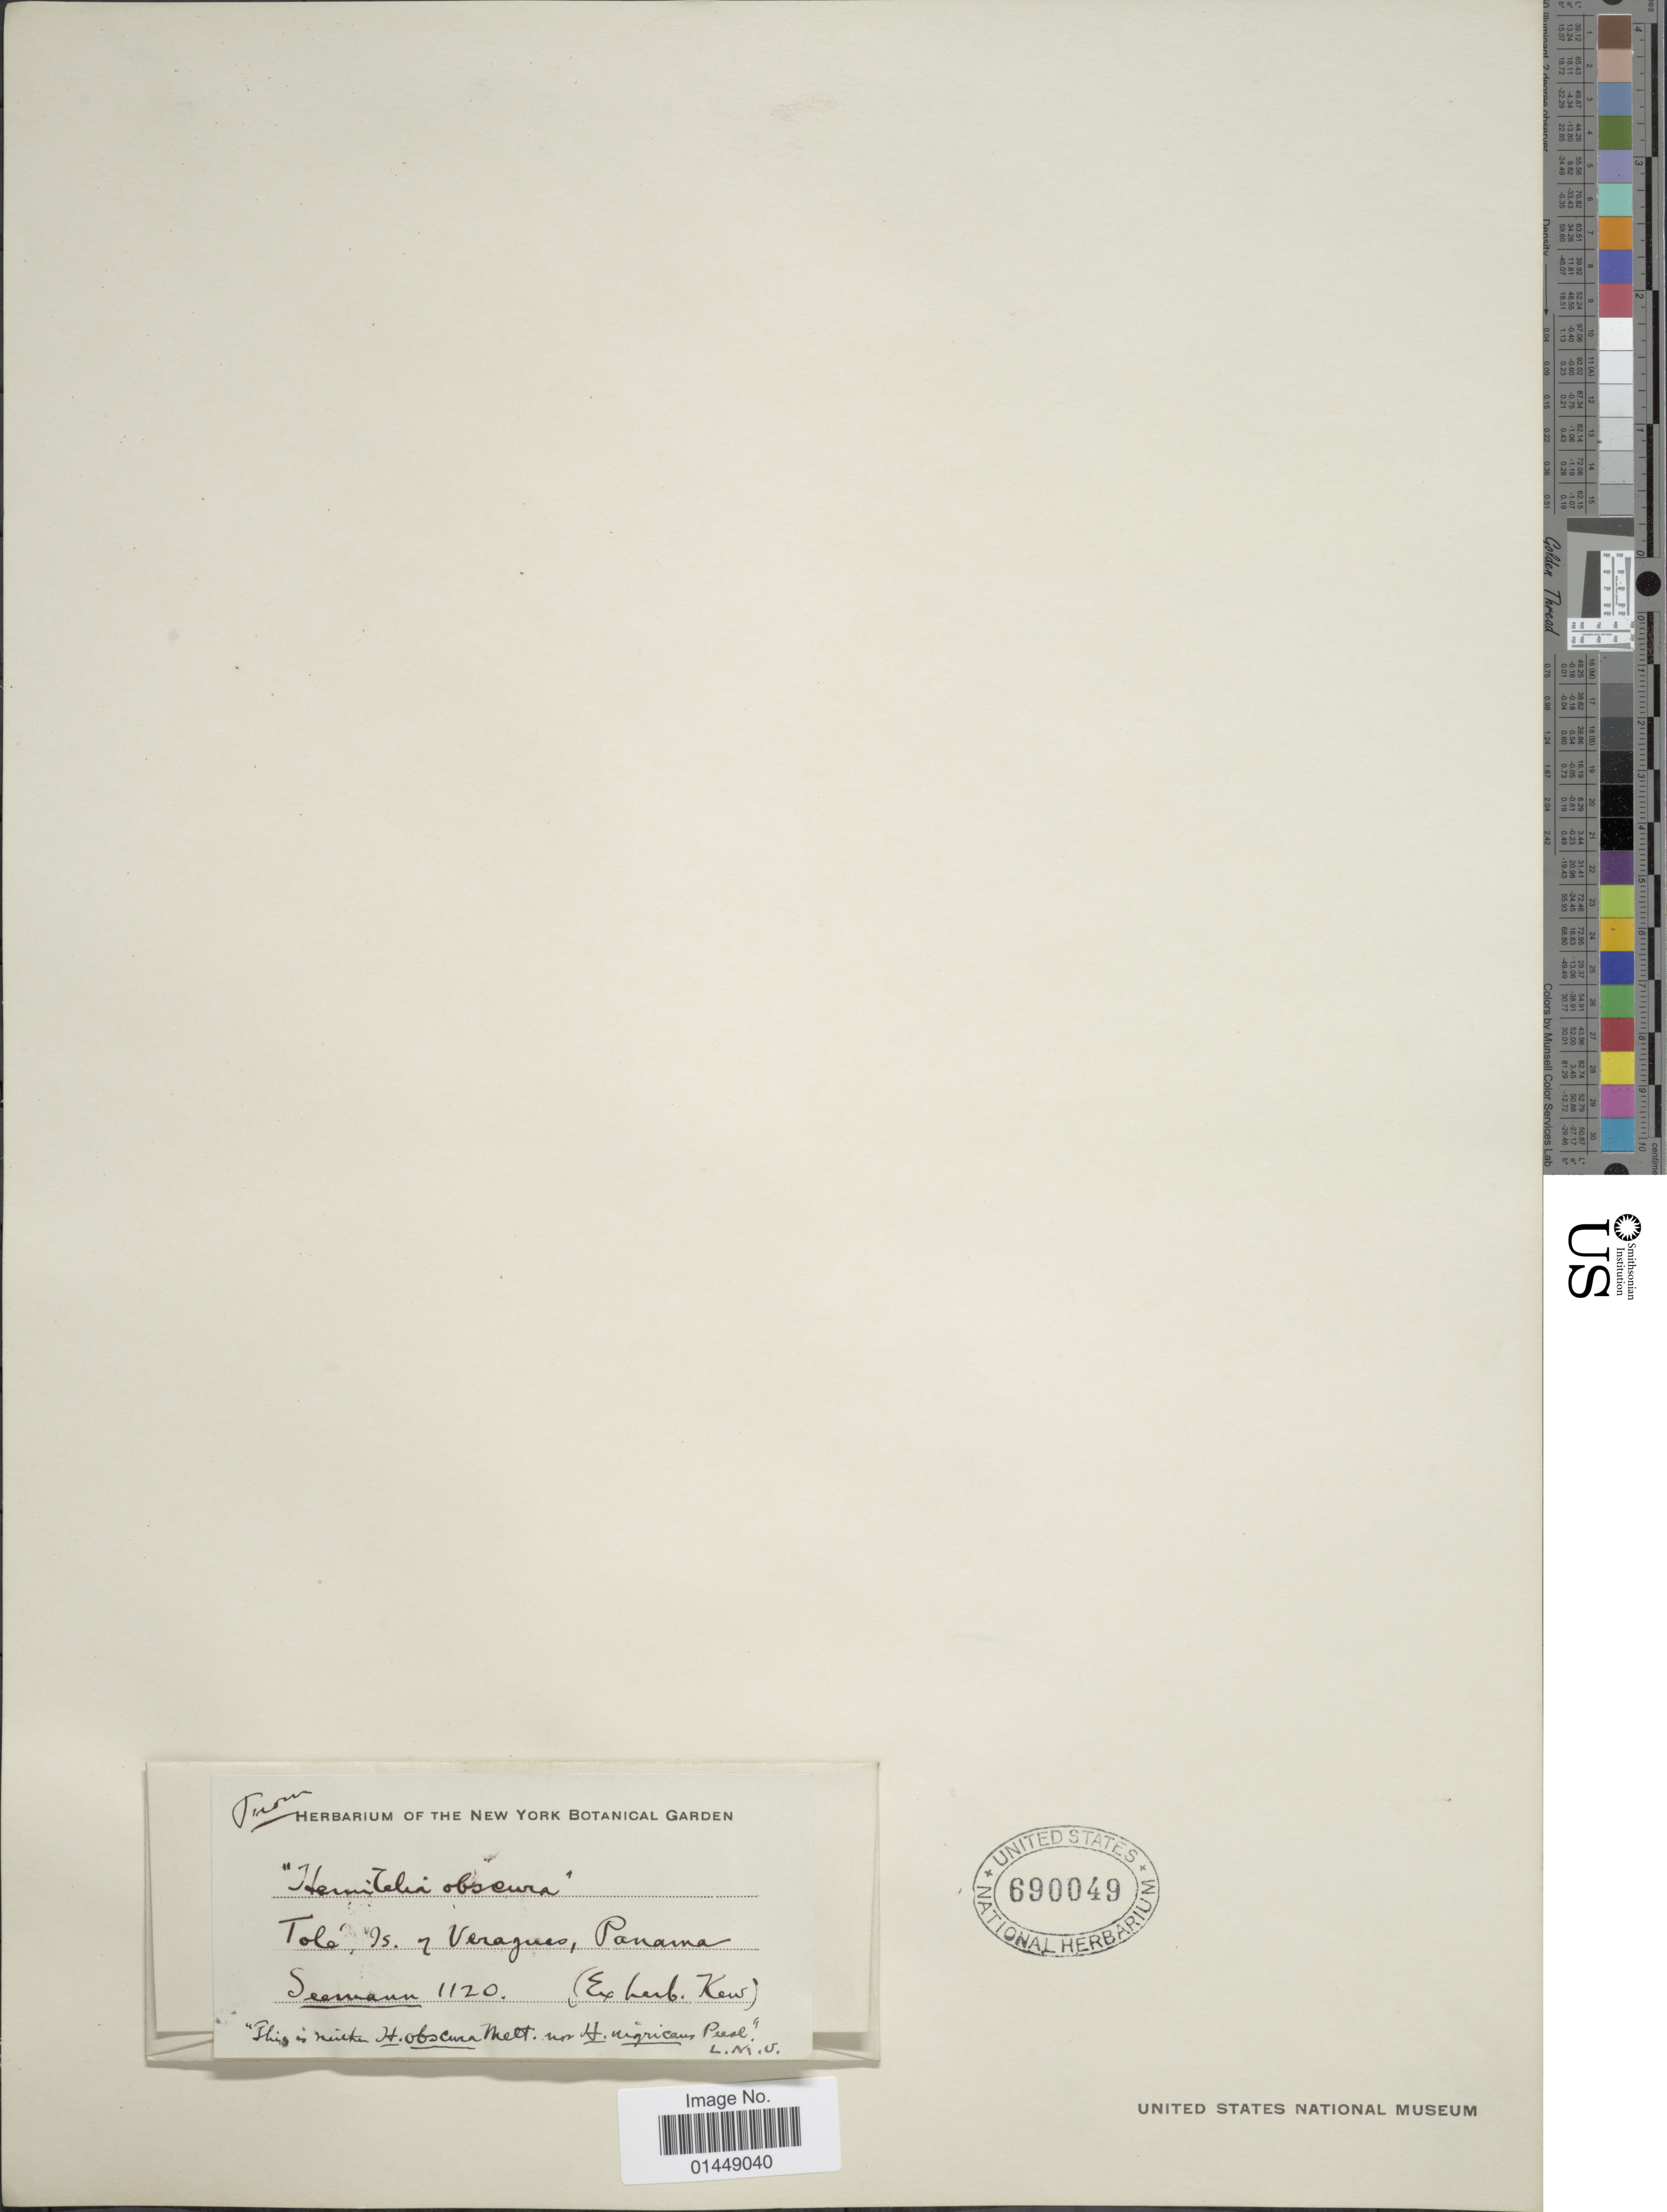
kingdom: Plantae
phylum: Tracheophyta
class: Polypodiopsida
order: Cyatheales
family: Cyatheaceae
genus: Cyathea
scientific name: Cyathea multiflora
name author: Sm.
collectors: -. Seemann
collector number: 1120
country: Panama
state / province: Veraguas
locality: Tolé, Is. of Veraguas, Panama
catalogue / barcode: US 690049